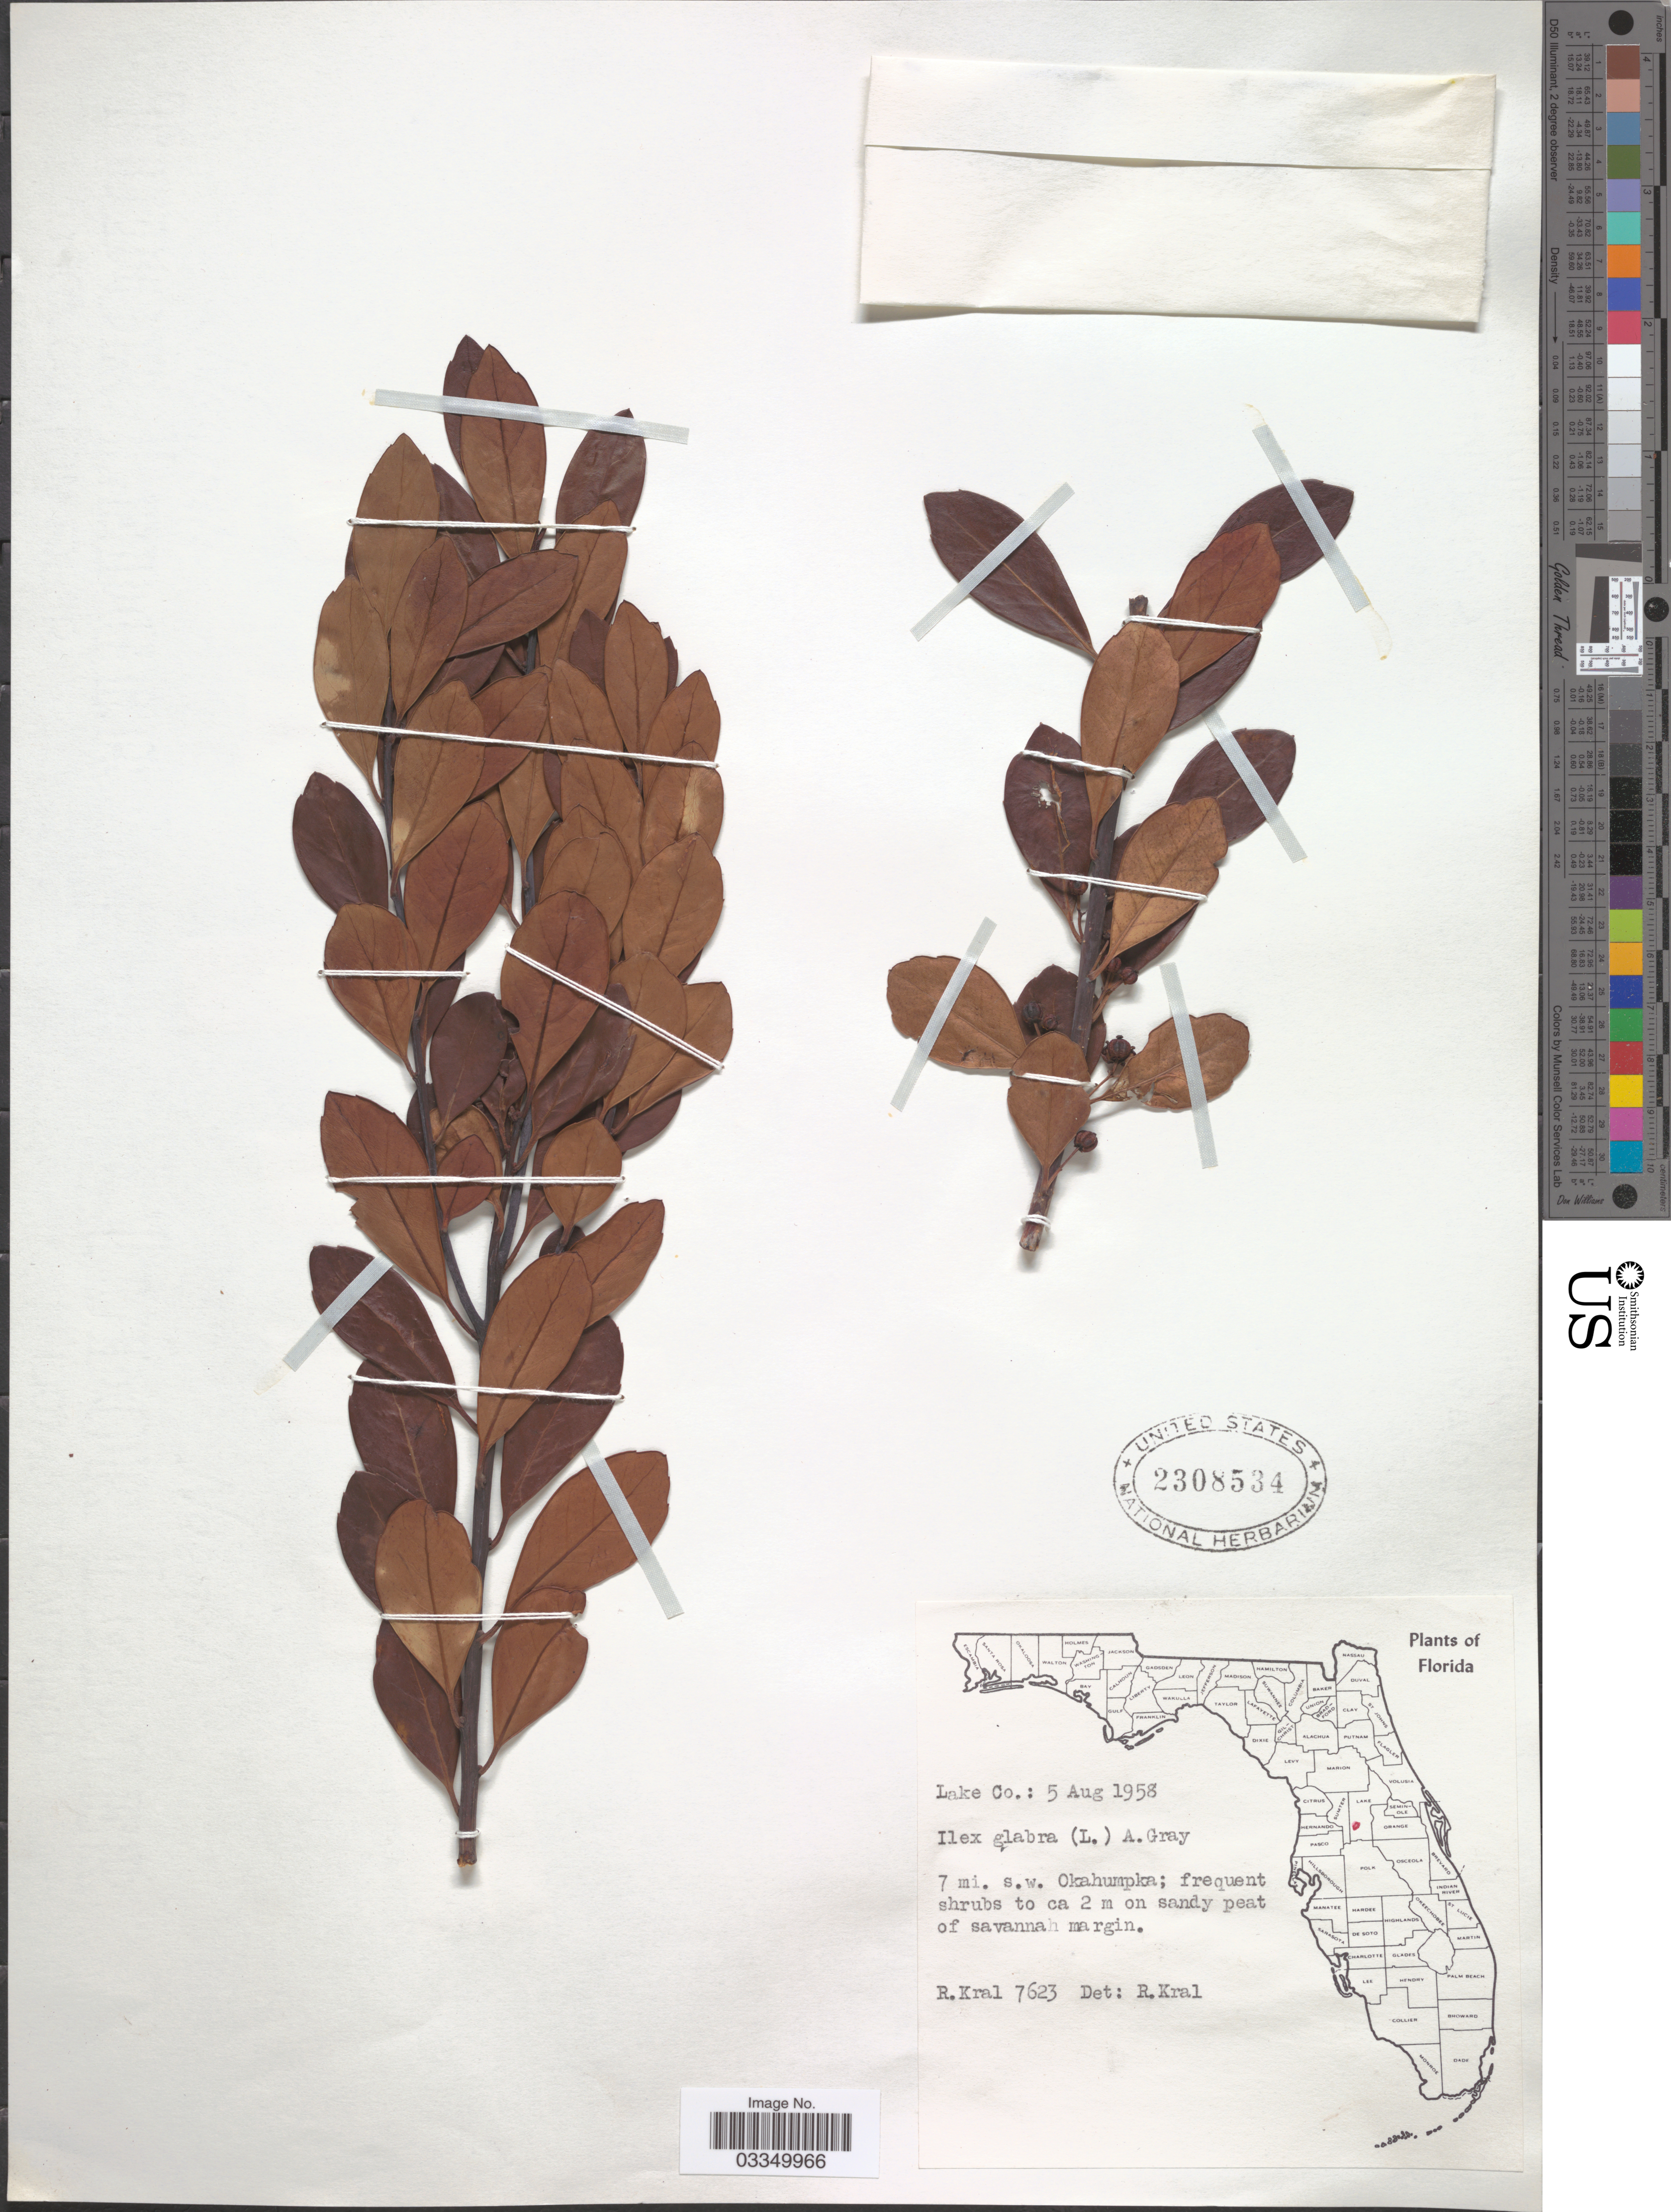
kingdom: Plantae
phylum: Tracheophyta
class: Magnoliopsida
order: Aquifoliales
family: Aquifoliaceae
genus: Ilex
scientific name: Ilex glabra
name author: (L.) A. Gray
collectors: R. Kral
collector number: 7623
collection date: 1958-08-05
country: United States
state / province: Florida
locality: Lake Co. 7 mi. s.w. Okahumpka.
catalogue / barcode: US 2308534